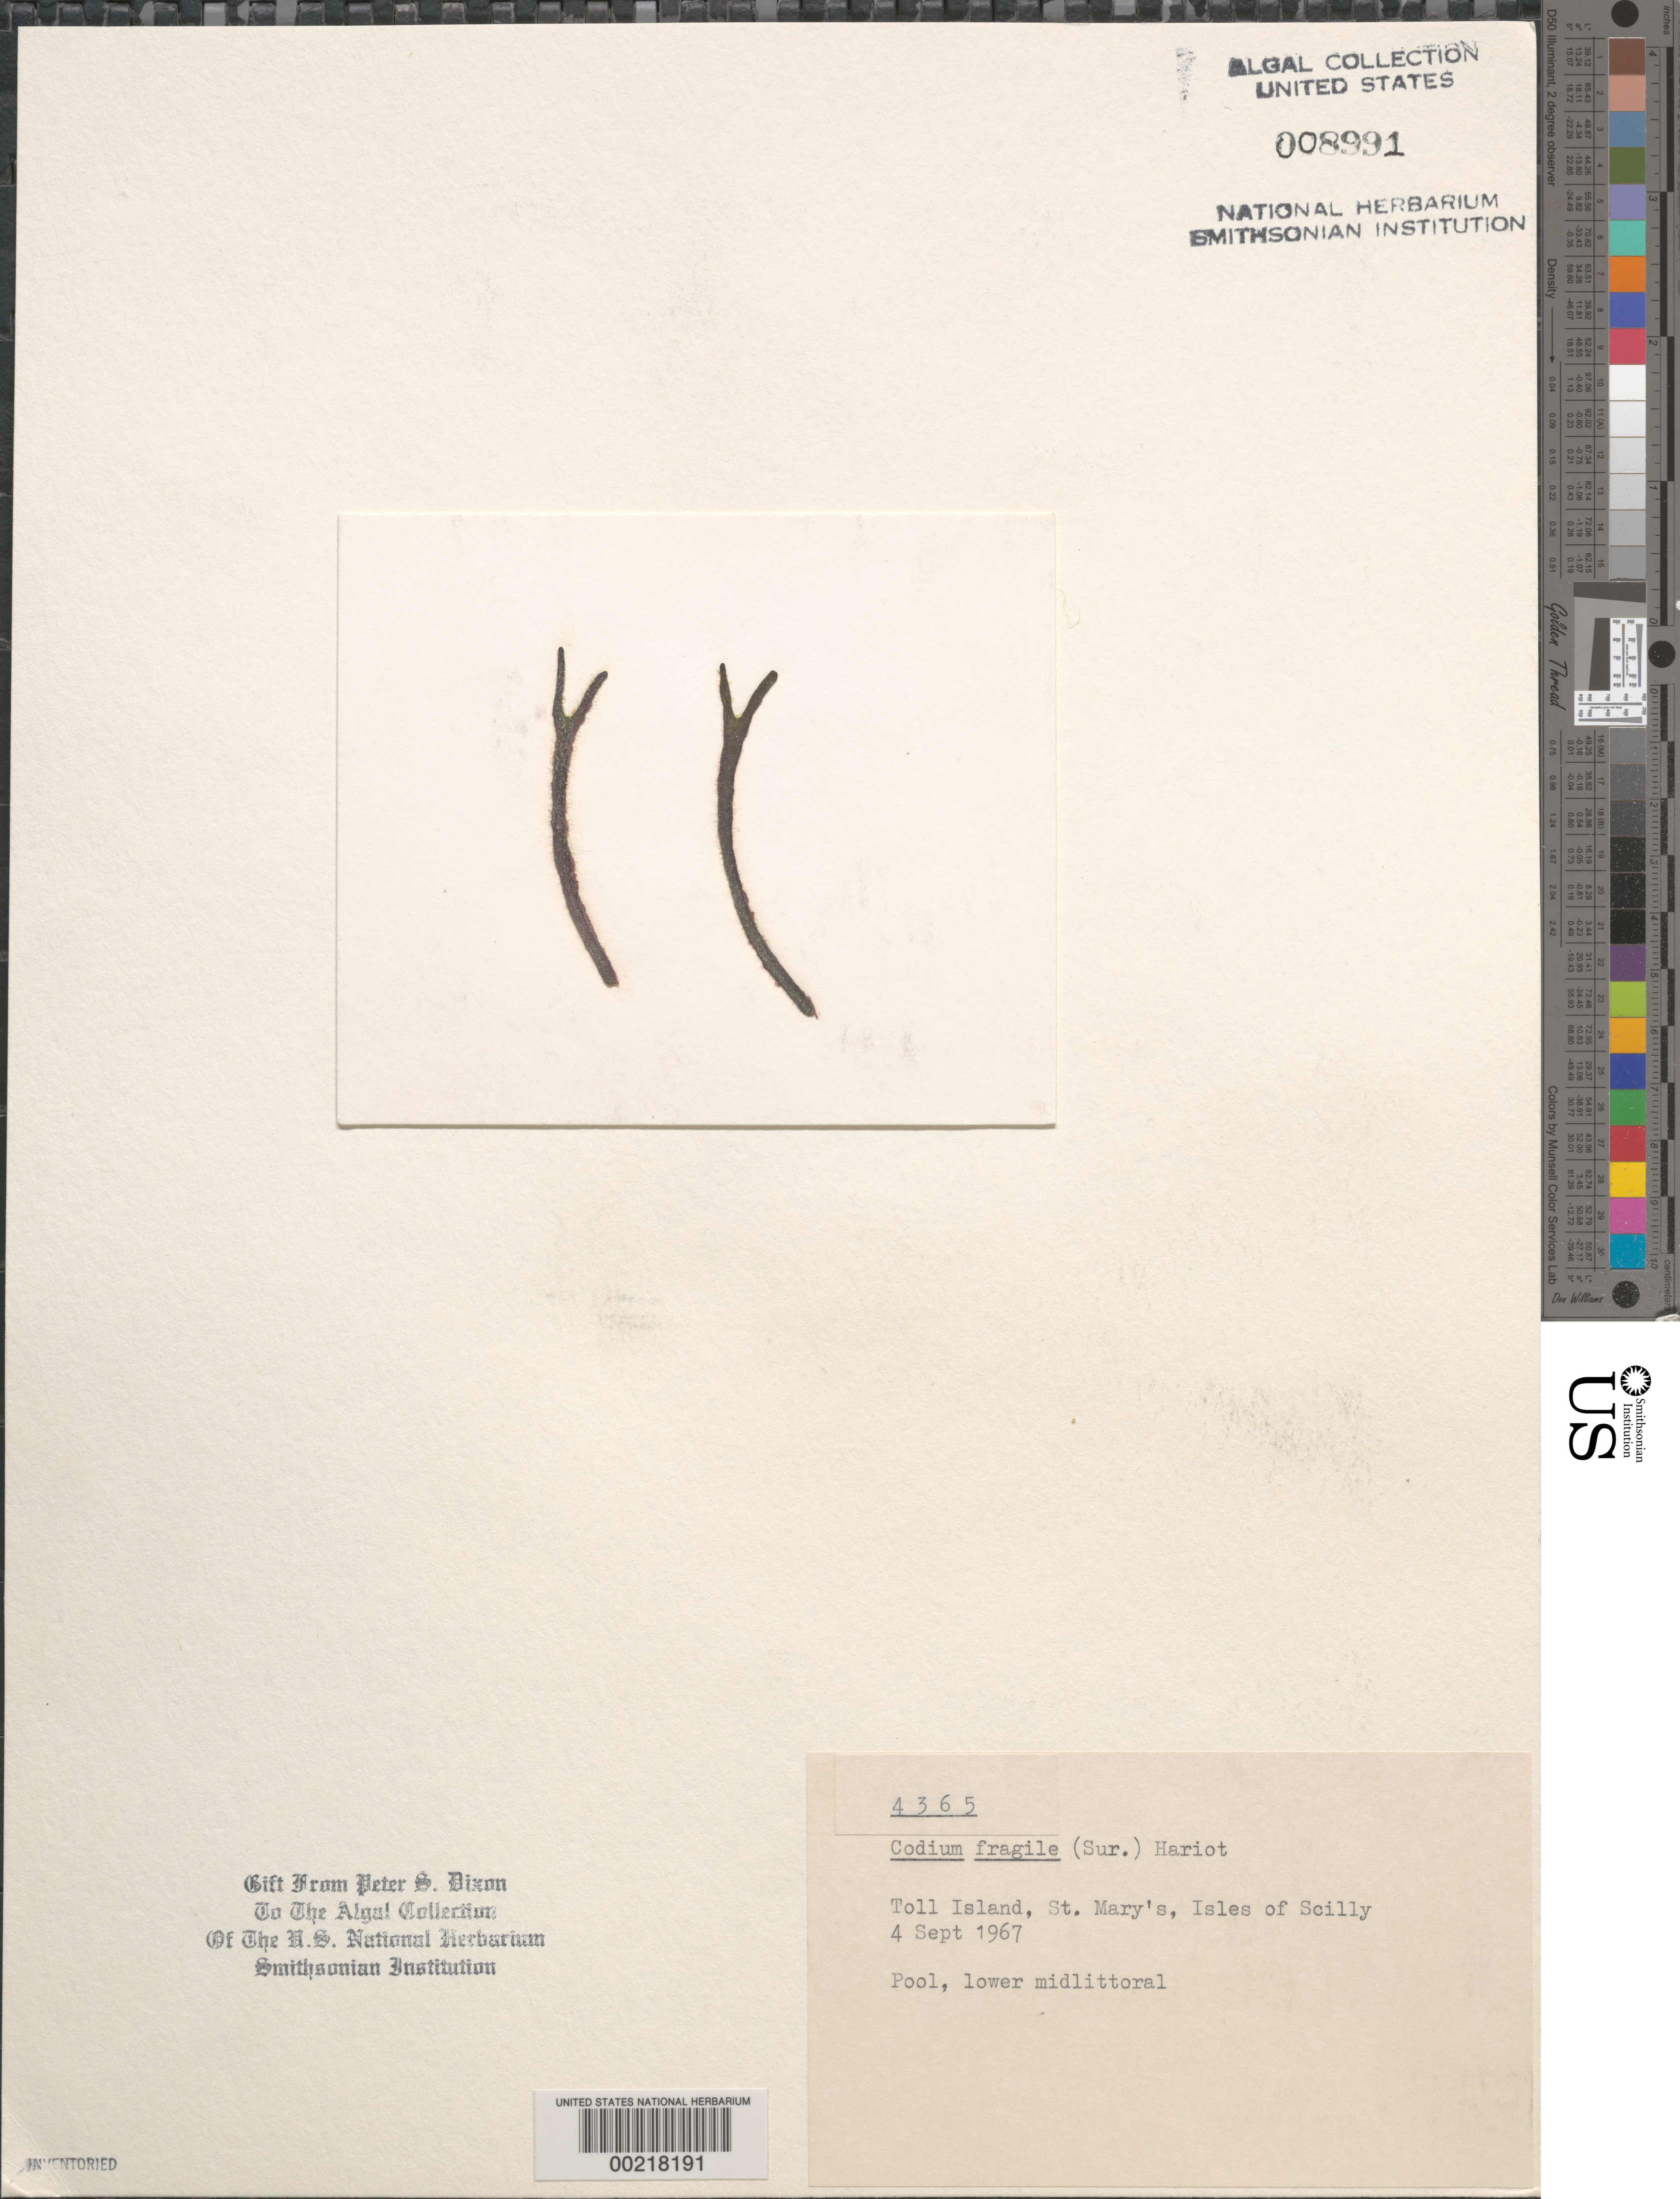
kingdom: Plantae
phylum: Chlorophyta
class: Ulvophyceae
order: Bryopsidales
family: Codiaceae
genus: Codium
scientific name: Codium fragile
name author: (Suringar) P. Hariot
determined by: Dixon, P. S.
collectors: P. S. Dixon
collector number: PSD 4365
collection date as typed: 04 Oct 1967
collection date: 1967-10-04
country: United Kingdom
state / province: England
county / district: Council of the Isles of Scilly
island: St. Mary's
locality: Toll Island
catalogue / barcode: US 8991